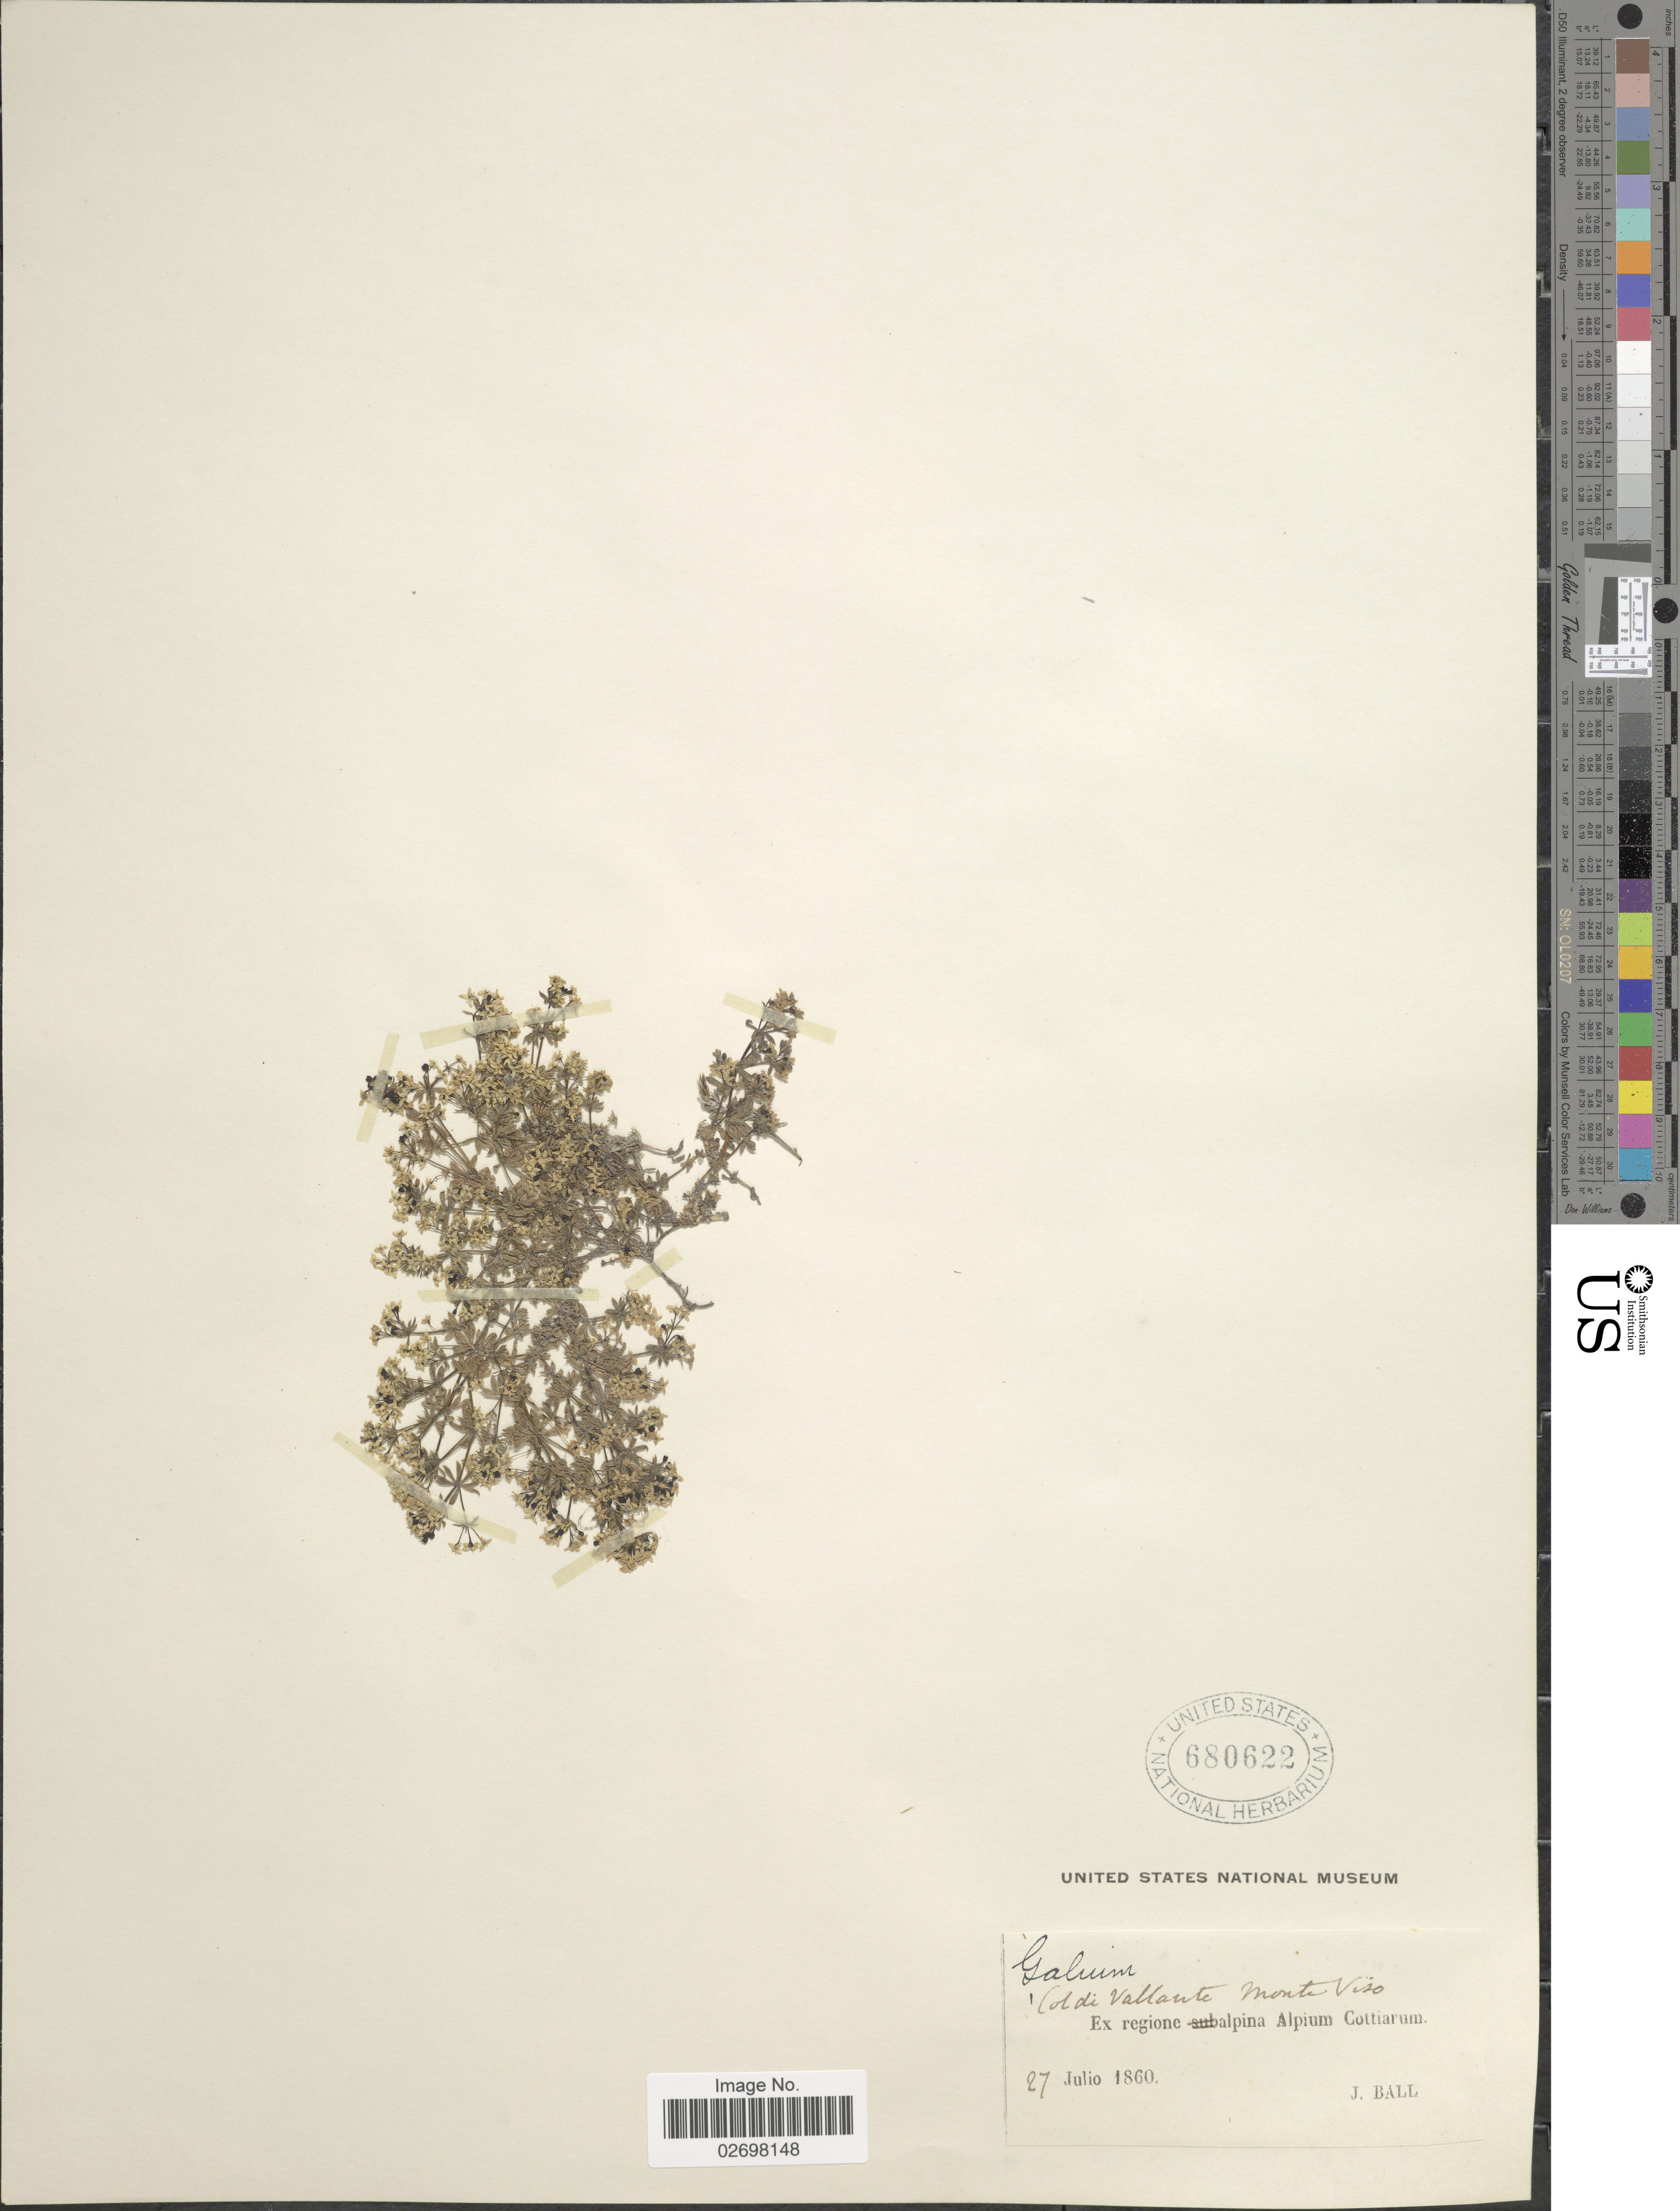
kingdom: Plantae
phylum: Tracheophyta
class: Magnoliopsida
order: Gentianales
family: Rubiaceae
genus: Galium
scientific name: Galium sp.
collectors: J. Ball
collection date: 1860-07-27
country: Italy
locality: Col di Vallante Monte Viso, regione alpina Alpium Cottiarum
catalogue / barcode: US 680622